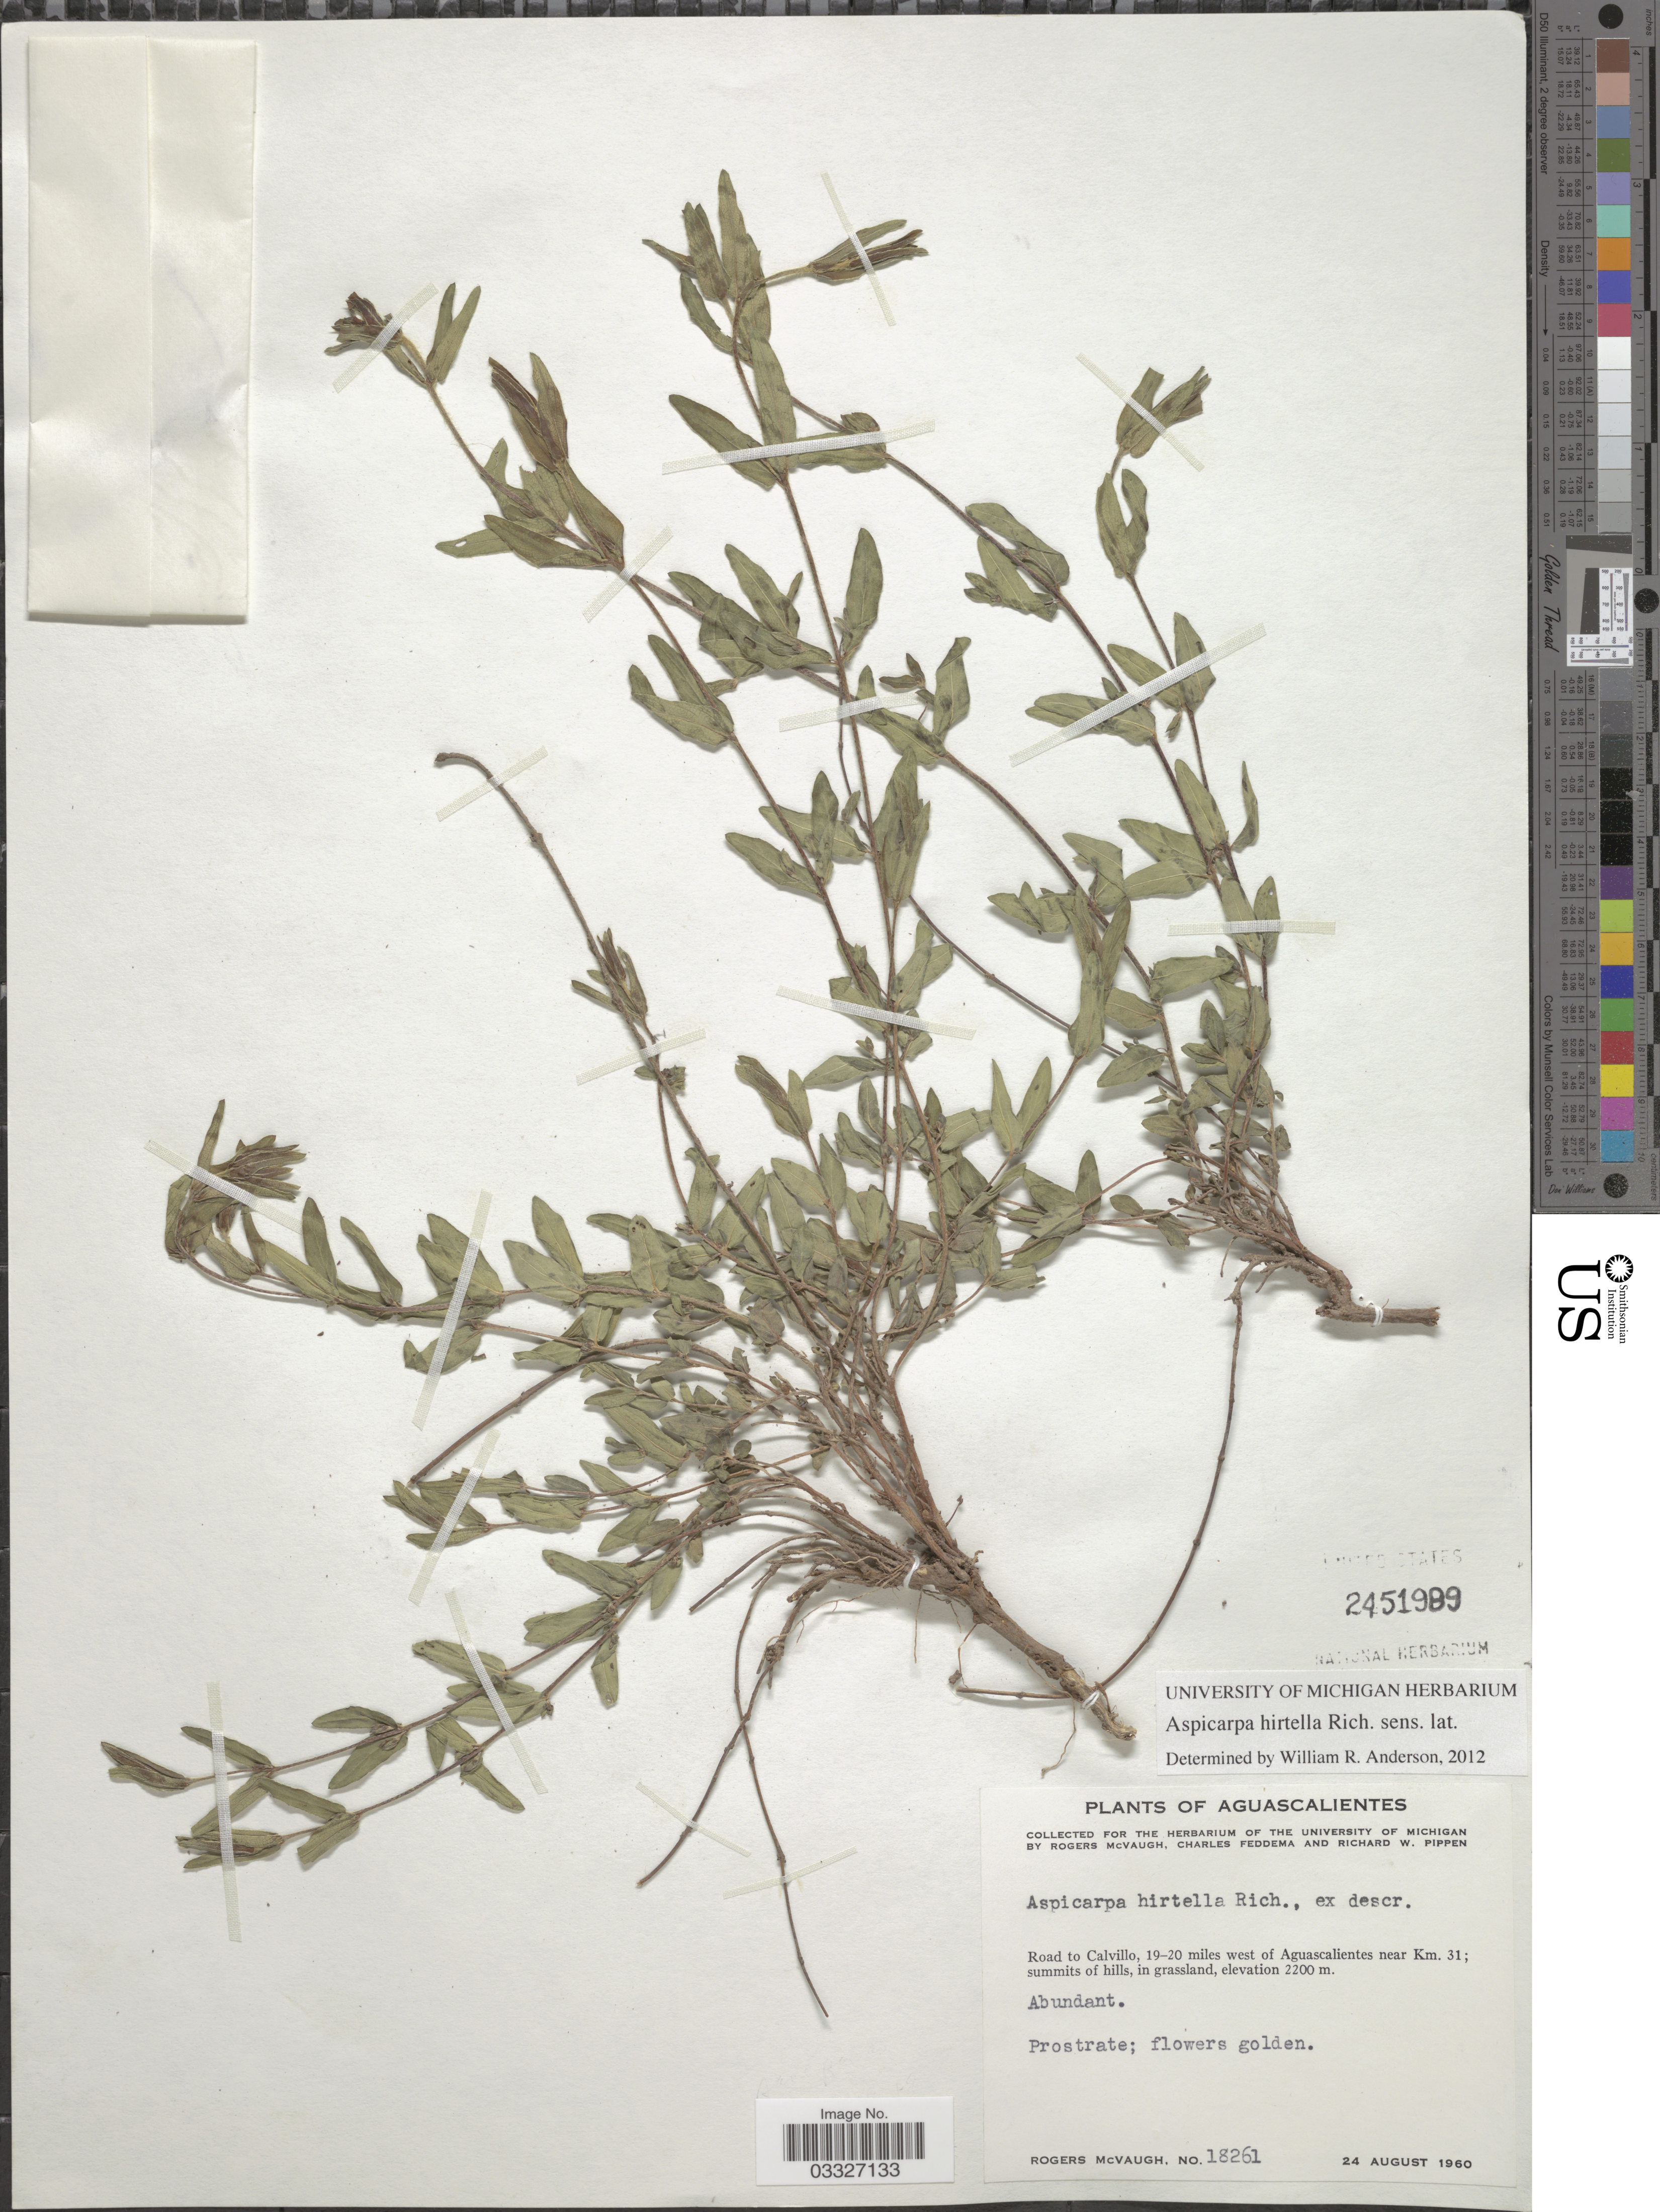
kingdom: Plantae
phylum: Tracheophyta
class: Magnoliopsida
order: Malpighiales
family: Malpighiaceae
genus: Aspicarpa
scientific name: Aspicarpa hirtella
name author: Rich.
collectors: R. McVaugh, C. Feddema & R. W. Pippen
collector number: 18261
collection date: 1960-08-24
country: Mexico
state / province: Aguascalientes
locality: Road to Calvillo, 19-20 miles west of Aguascalientes near Km. 31.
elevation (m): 2200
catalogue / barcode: US 2451989